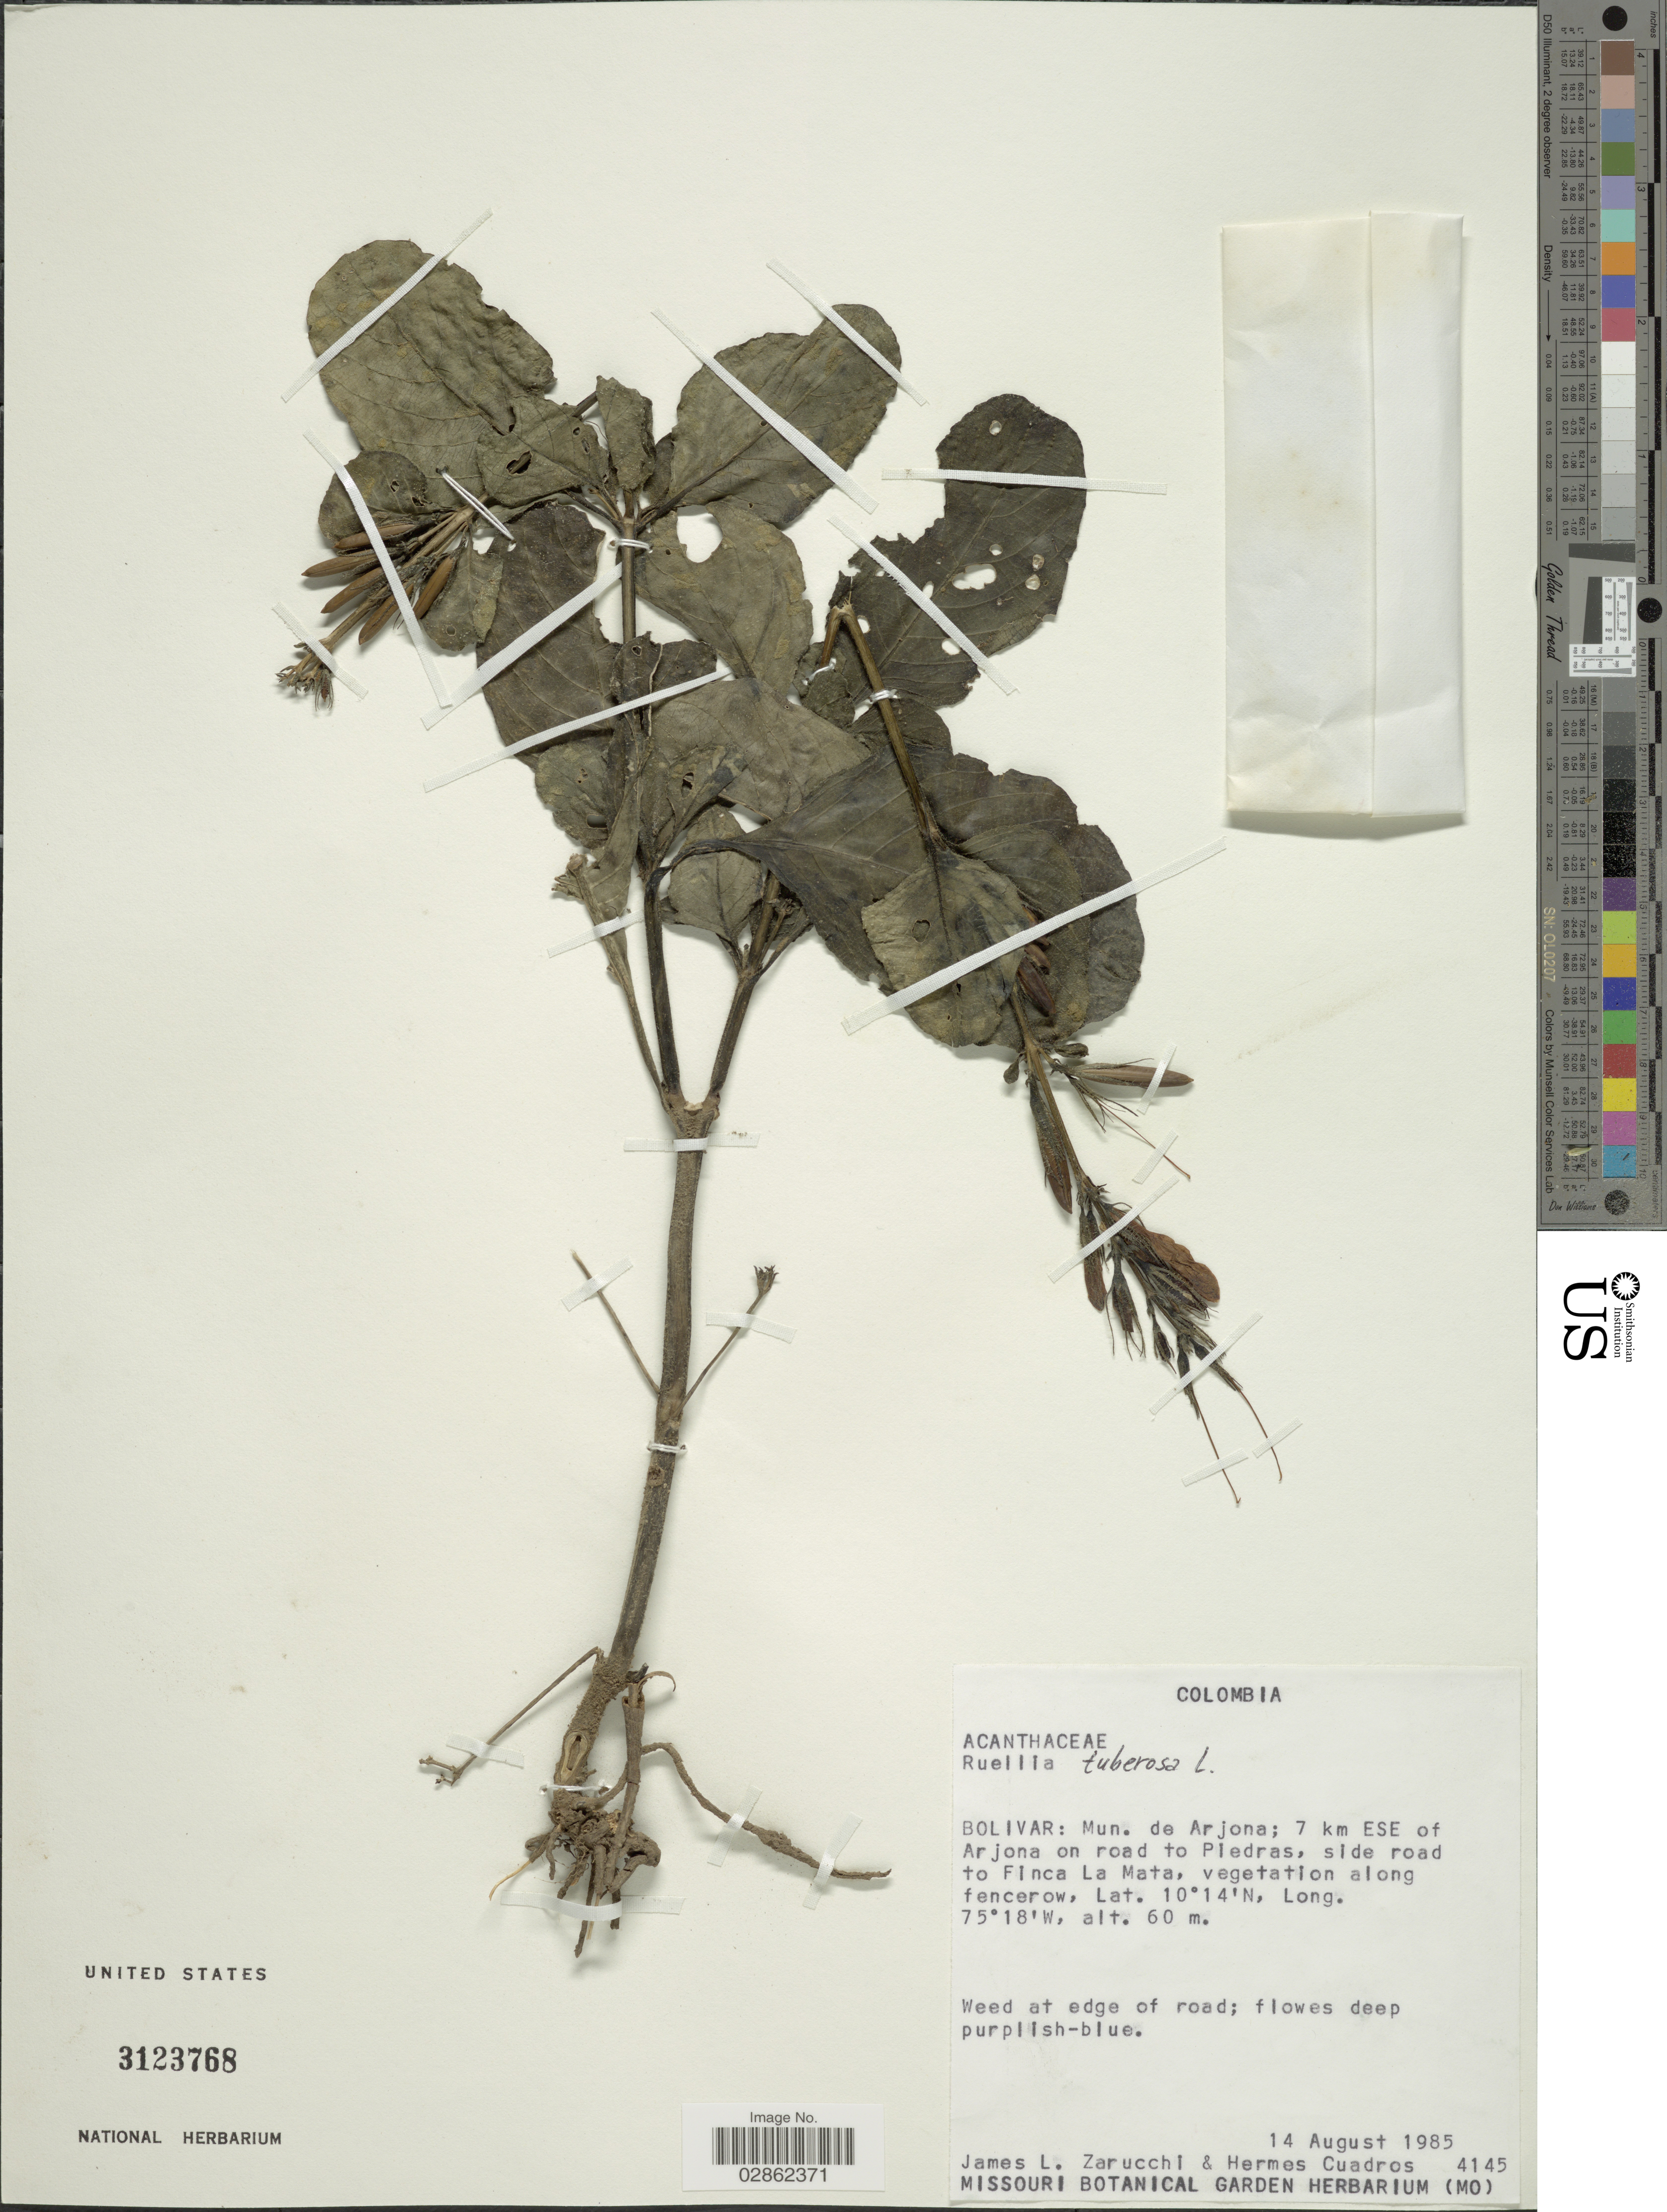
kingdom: Plantae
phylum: Tracheophyta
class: Magnoliopsida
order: Lamiales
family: Acanthaceae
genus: Ruellia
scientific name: Ruellia tuberosa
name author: L.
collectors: J. L. Zarucchi & H. Cuadros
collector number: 4145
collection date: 1985-08-14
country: Colombia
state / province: Bolívar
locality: Mun. de Arjona; 7 km ESE of Arjona on road to Piedras, side road to Finca La Mata.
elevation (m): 60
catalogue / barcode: US 3123768